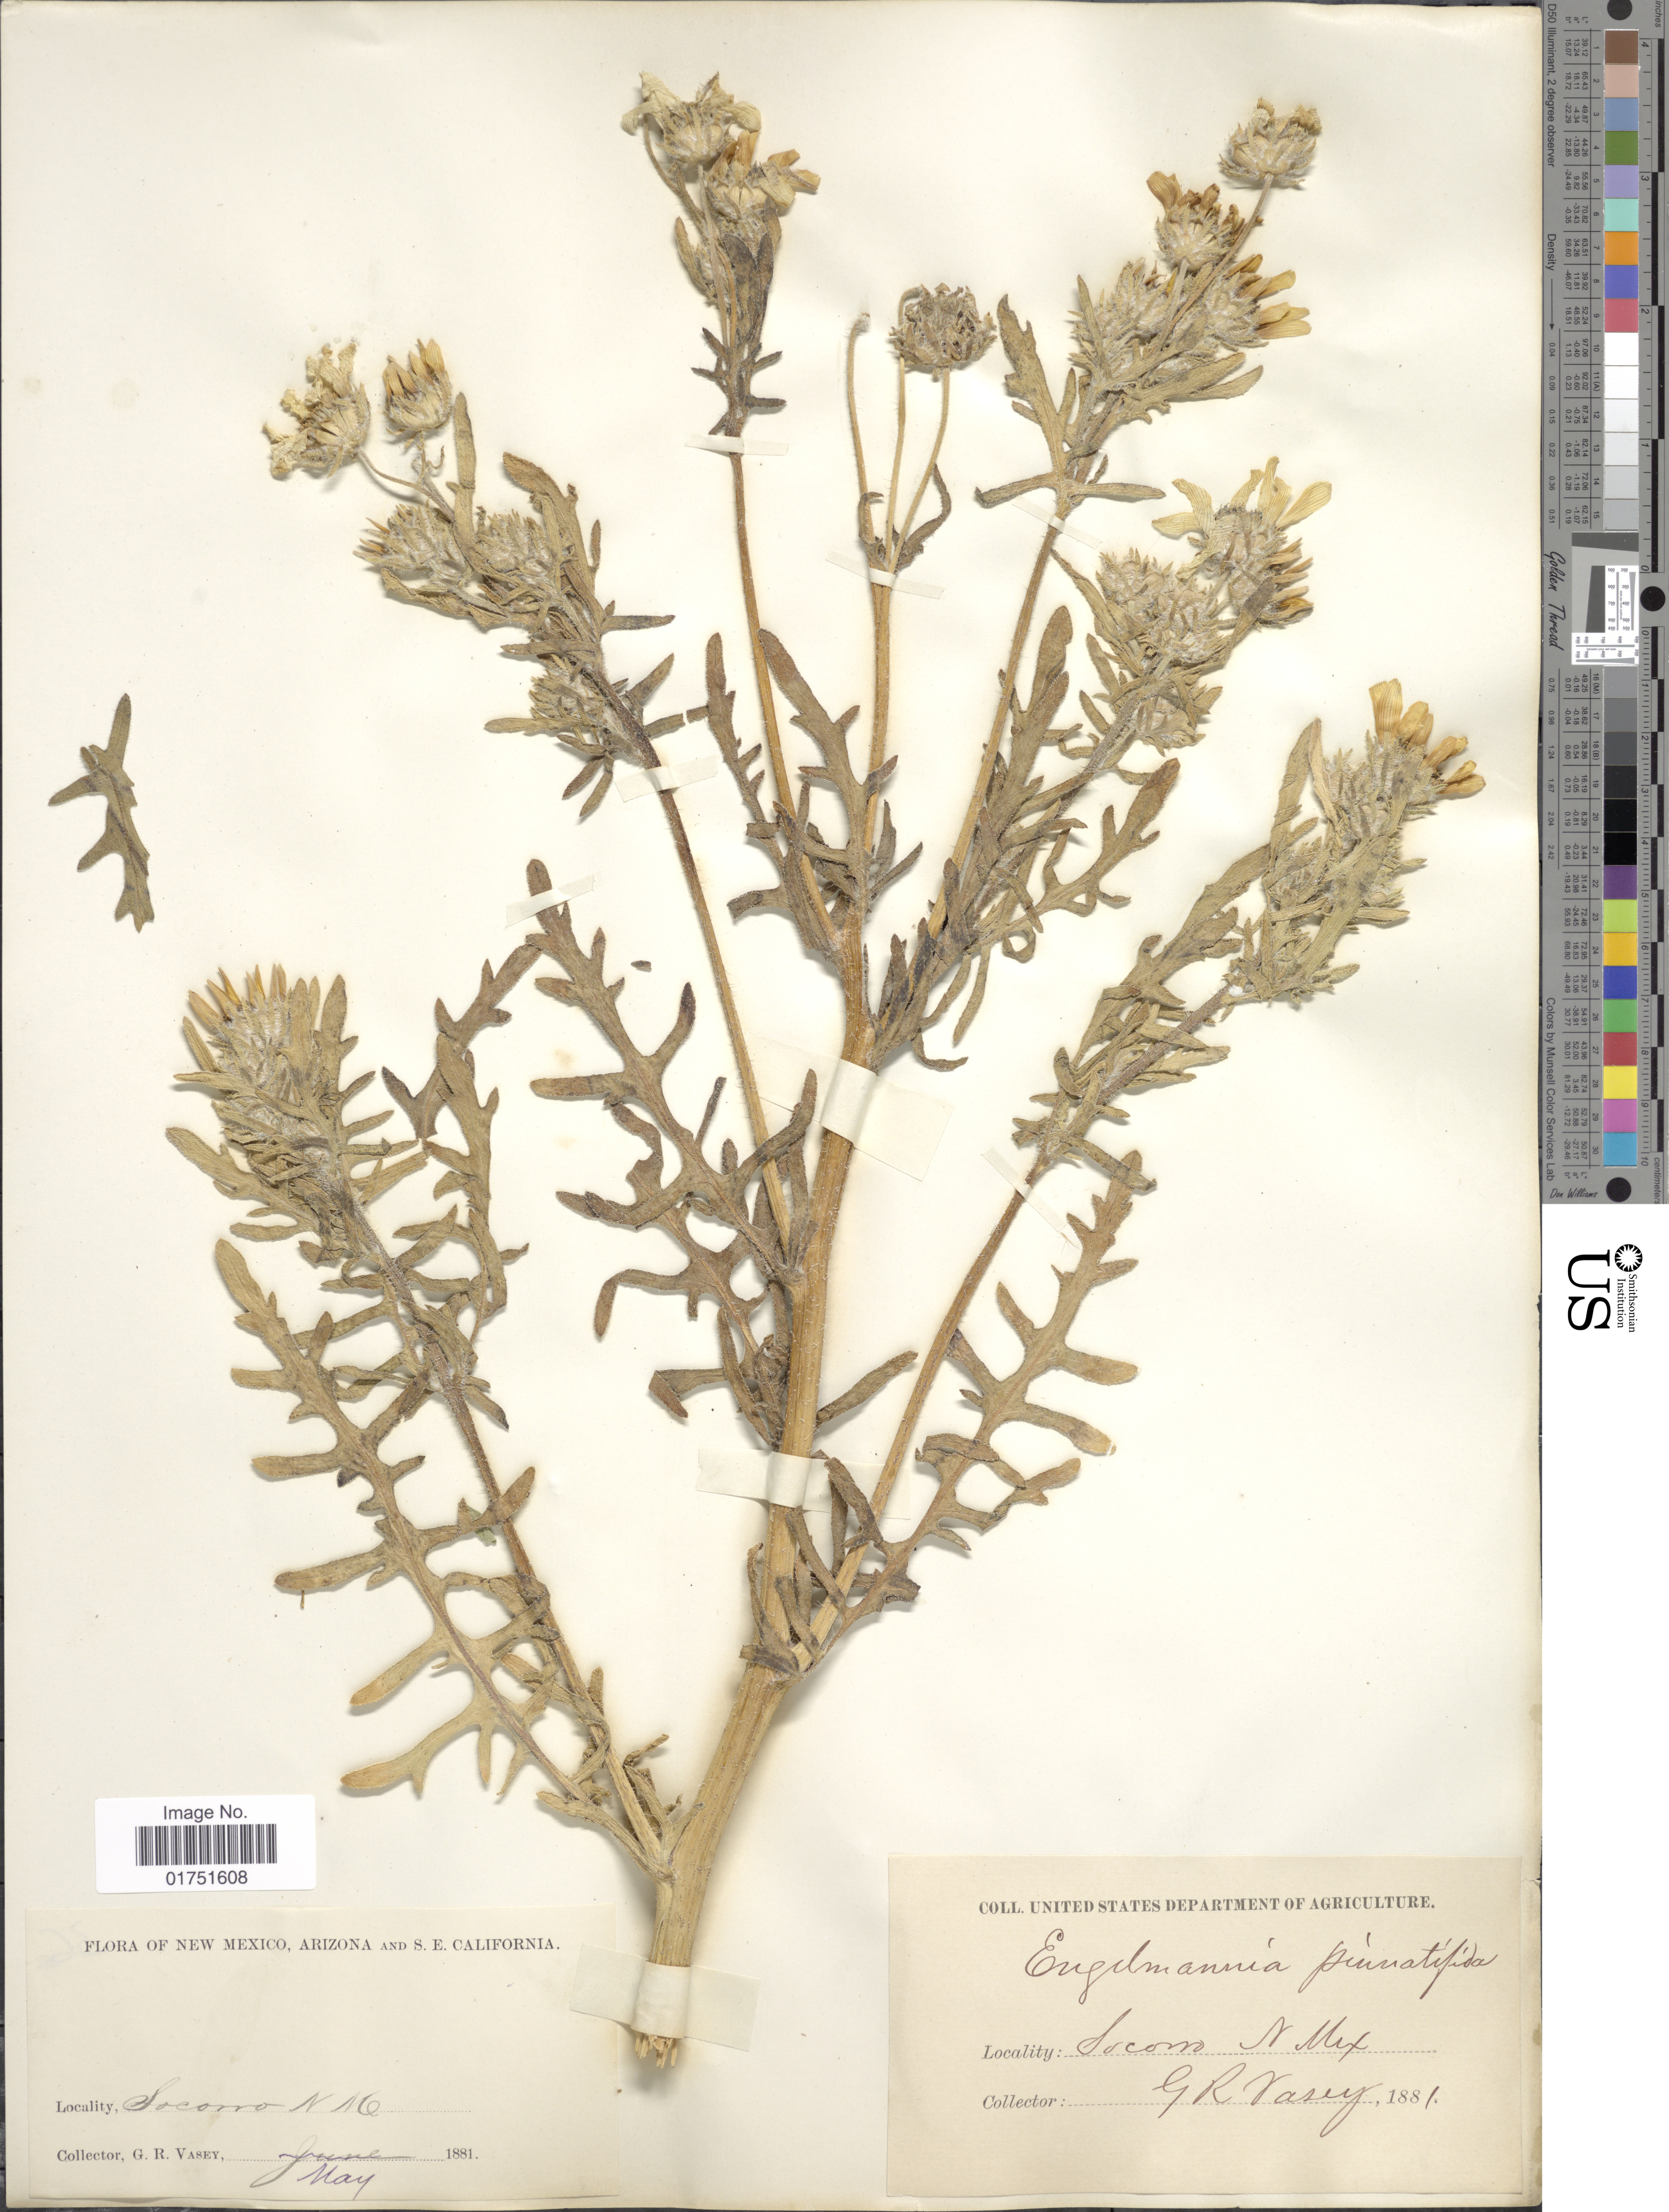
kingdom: Plantae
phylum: Tracheophyta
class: Magnoliopsida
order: Asterales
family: Asteraceae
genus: Engelmannia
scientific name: Engelmannia pinnatifida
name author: Torr. & A. Gray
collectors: G. R. Vasey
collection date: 1881-05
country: United States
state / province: New Mexico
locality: Socorro, N Mex.